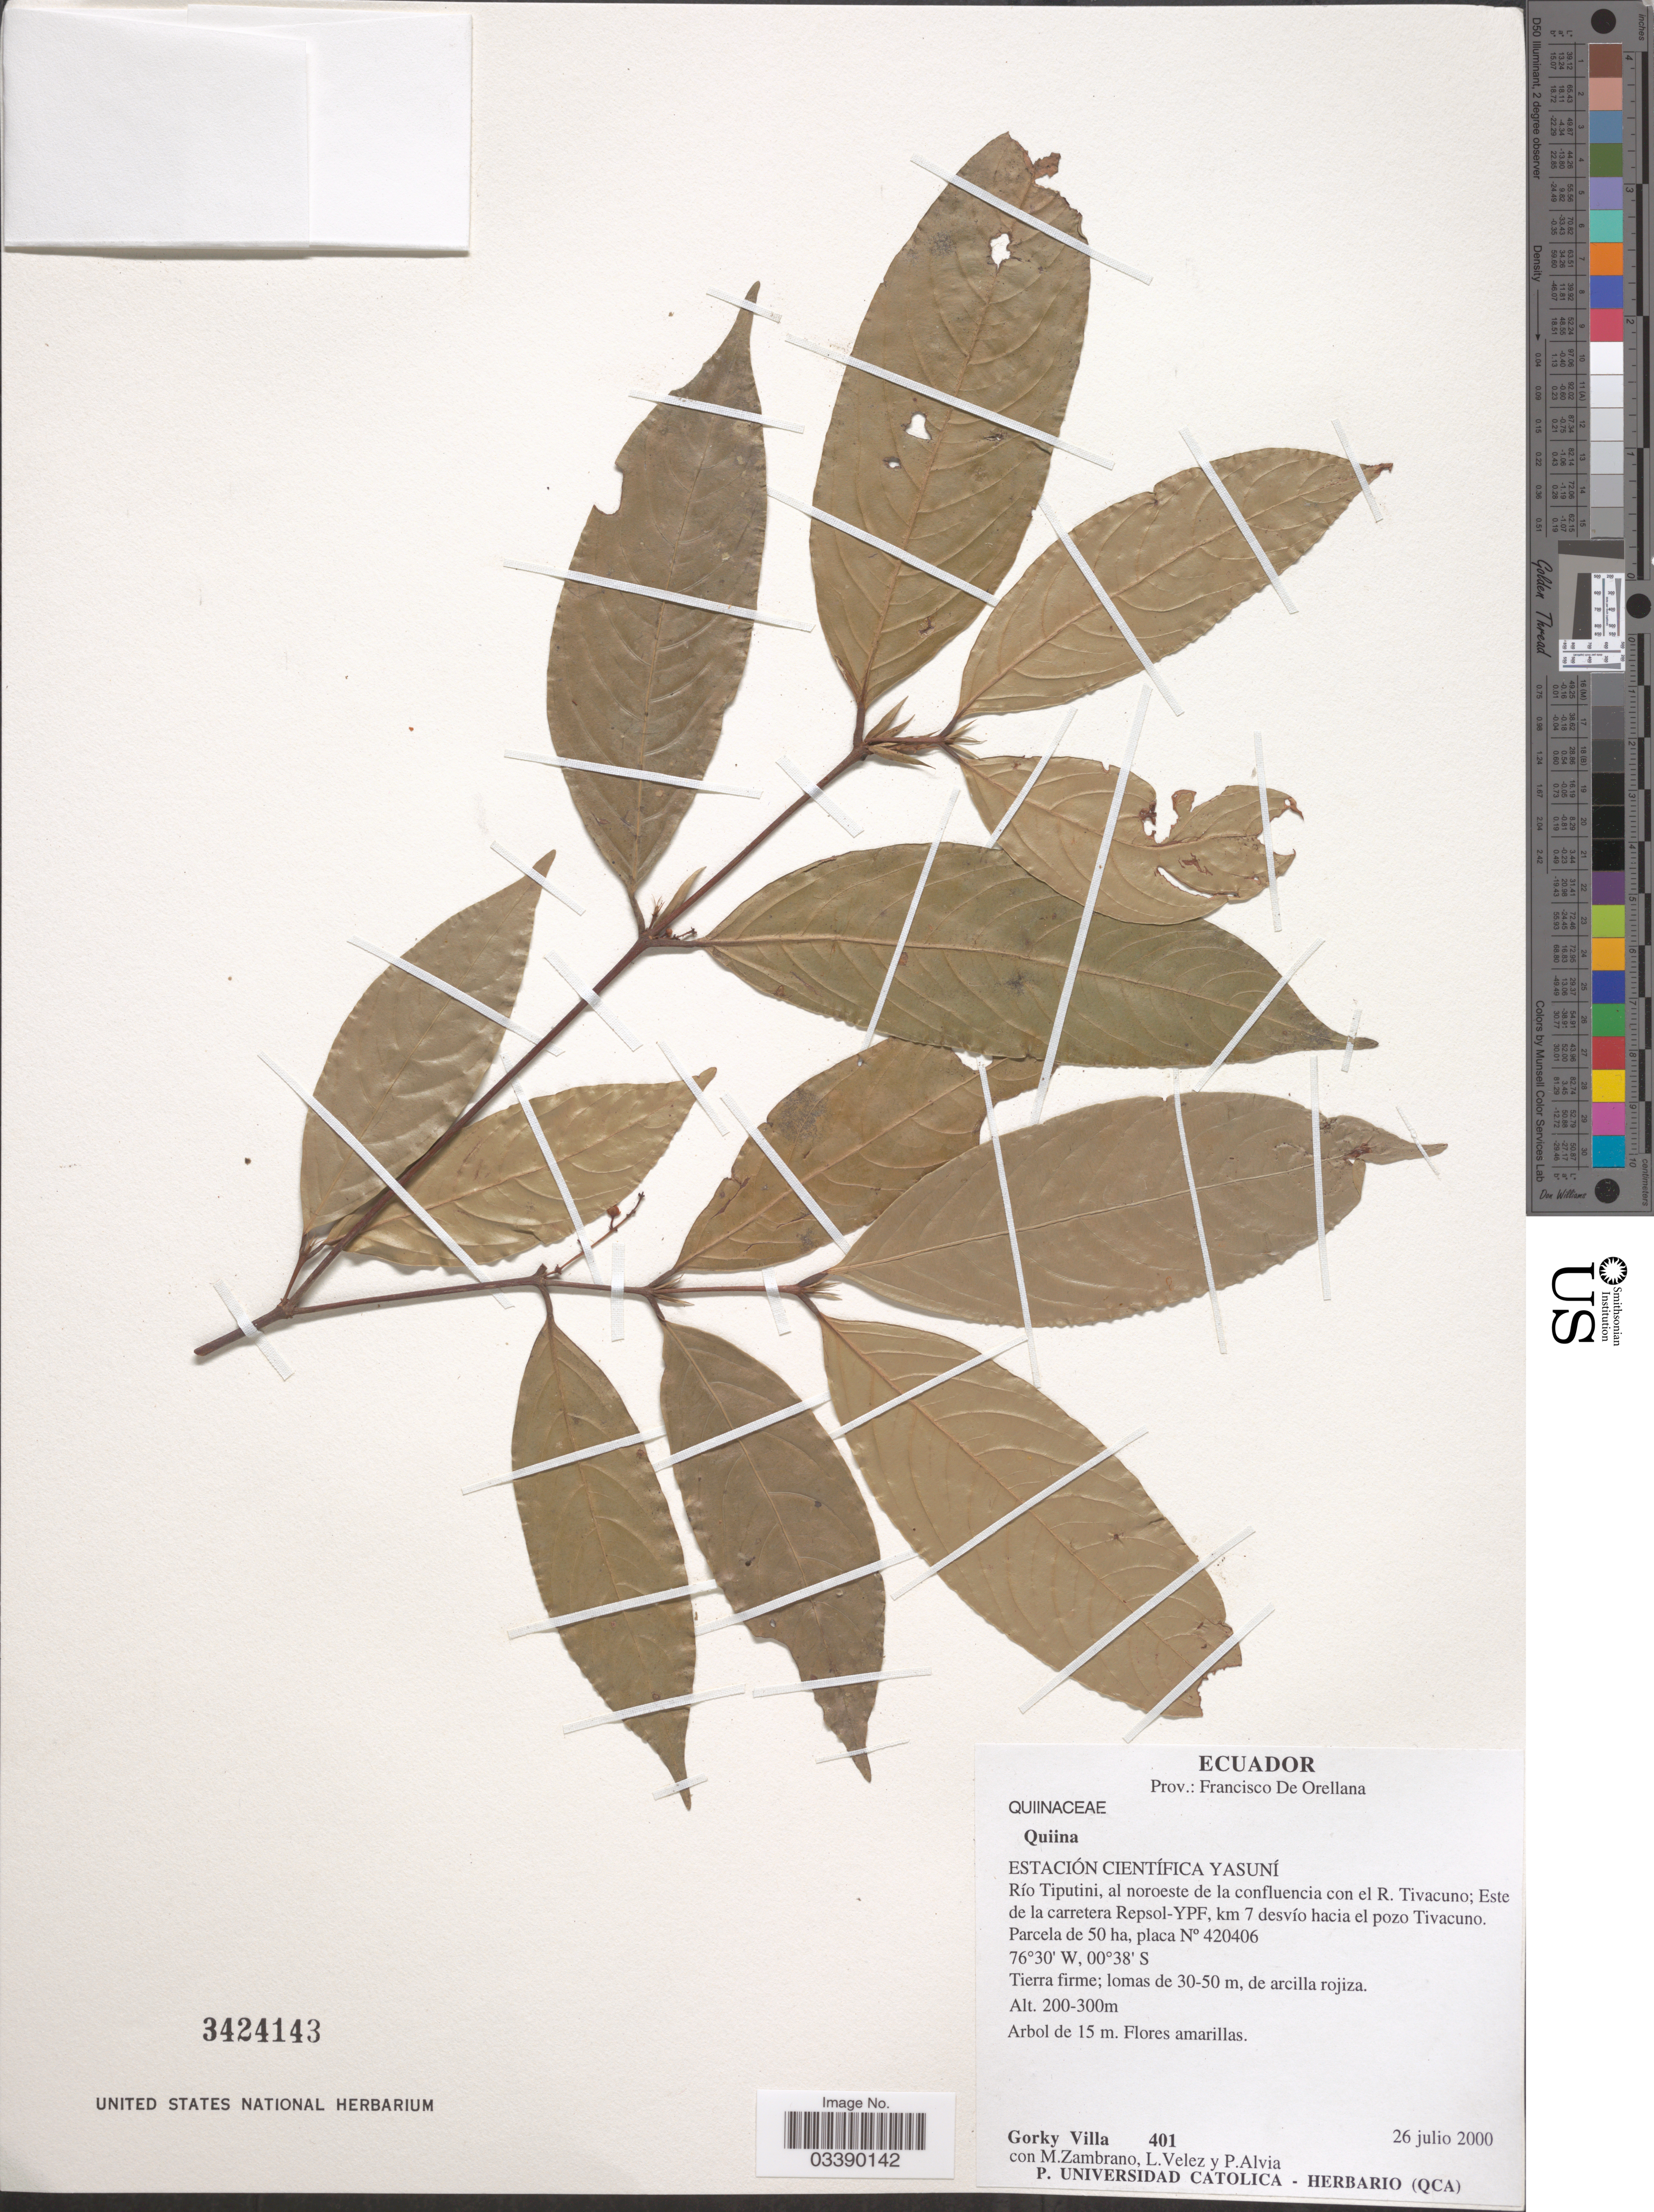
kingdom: Plantae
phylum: Tracheophyta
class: Magnoliopsida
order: Malpighiales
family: Quiinaceae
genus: Quiina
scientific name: Quiina sp.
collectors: G. Villa, M. Zambrano, L. Velez & P. Alvia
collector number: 401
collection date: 2000-07-26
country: Ecuador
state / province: Orellana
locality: Prov.: Francisco De Orellana. Estación Científica Yasuni. Río Tiputini, al noroeste de la confluencia con el R. Tivacuno; Este de la carretera Repsol-YPF, km 7 desvío hacia el pozo Tivacuno.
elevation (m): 200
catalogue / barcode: US 3424143